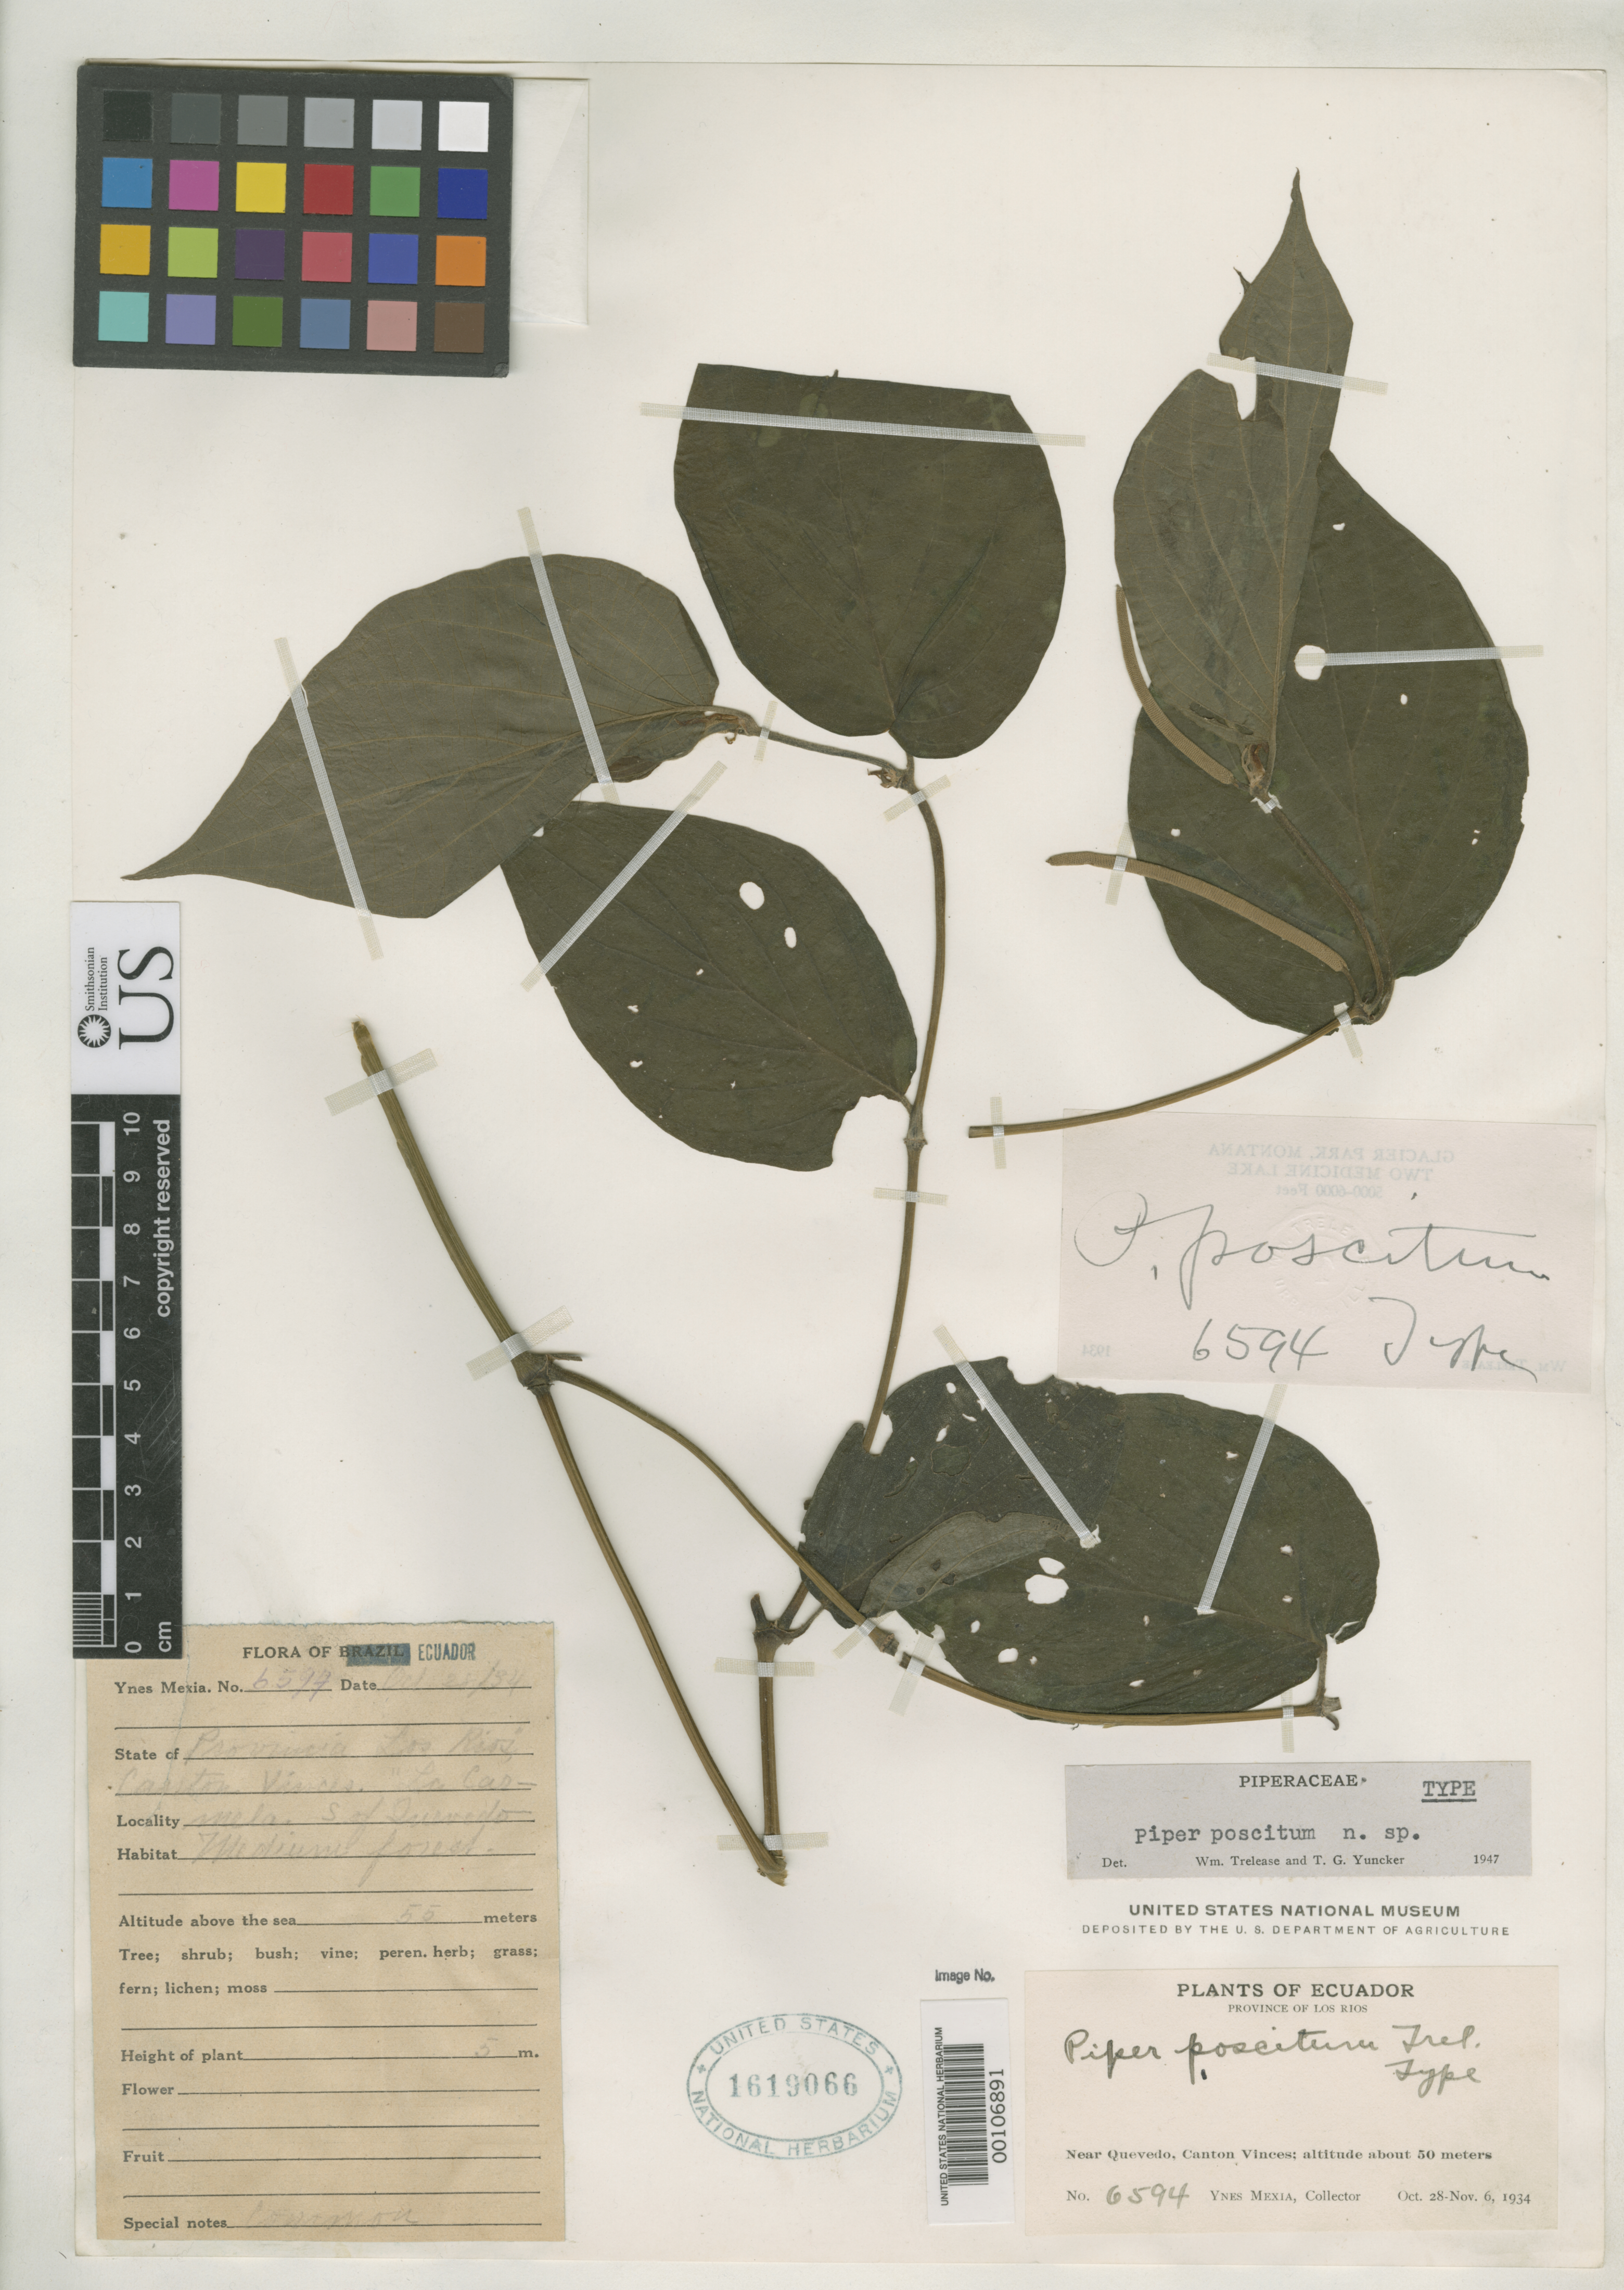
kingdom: Plantae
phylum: Tracheophyta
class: Magnoliopsida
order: Piperales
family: Piperaceae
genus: Piper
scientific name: Piper poscitum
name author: Trel. & Yunck.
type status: Holotype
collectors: Y. Mexia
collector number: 6594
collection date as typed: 28 Oct 1934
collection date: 1934-10-28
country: Ecuador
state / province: Los Ríos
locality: "La Carmela" S of Quevedo, Canton Vinces.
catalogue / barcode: US 1619066